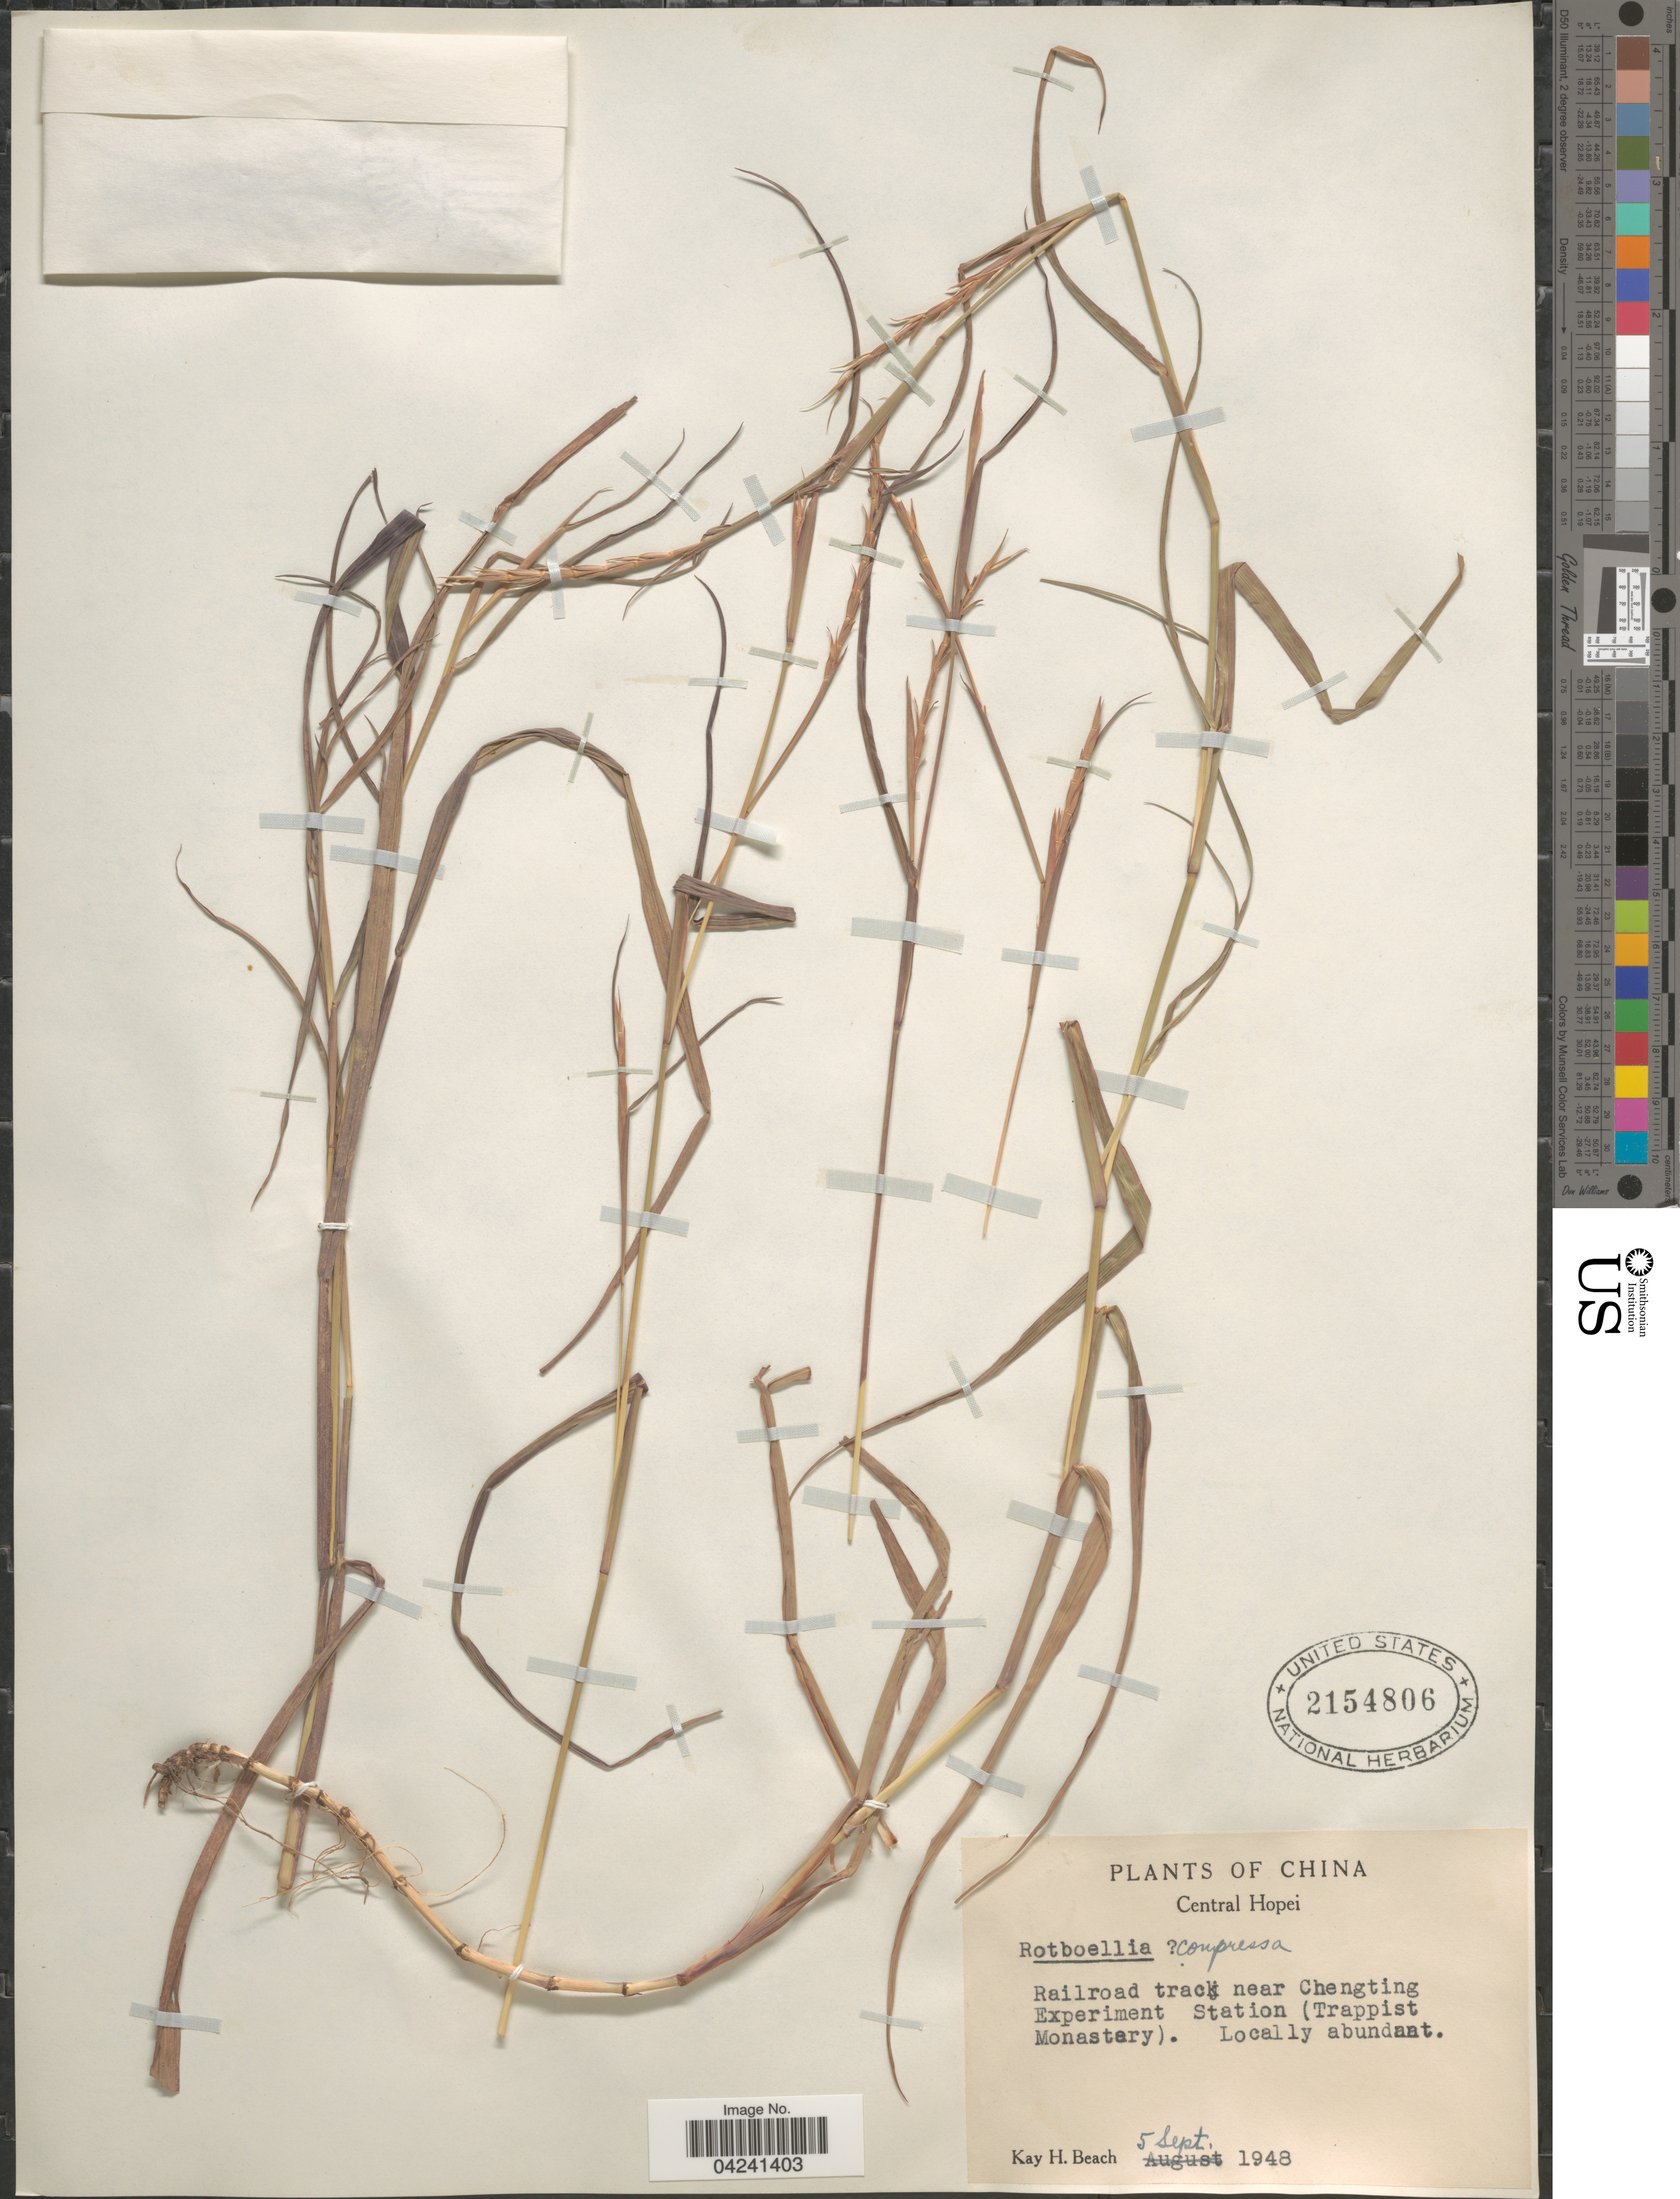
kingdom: Plantae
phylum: Tracheophyta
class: Liliopsida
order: Poales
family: Poaceae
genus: Hemarthria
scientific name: Hemarthria compressa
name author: (L.) R. Br.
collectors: K. H. Beach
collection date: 1948-09-05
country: China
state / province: Hebei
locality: Central Hopei. Railroad track near Chengting Experiment Station (Trappist Monastary).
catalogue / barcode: US 2154806